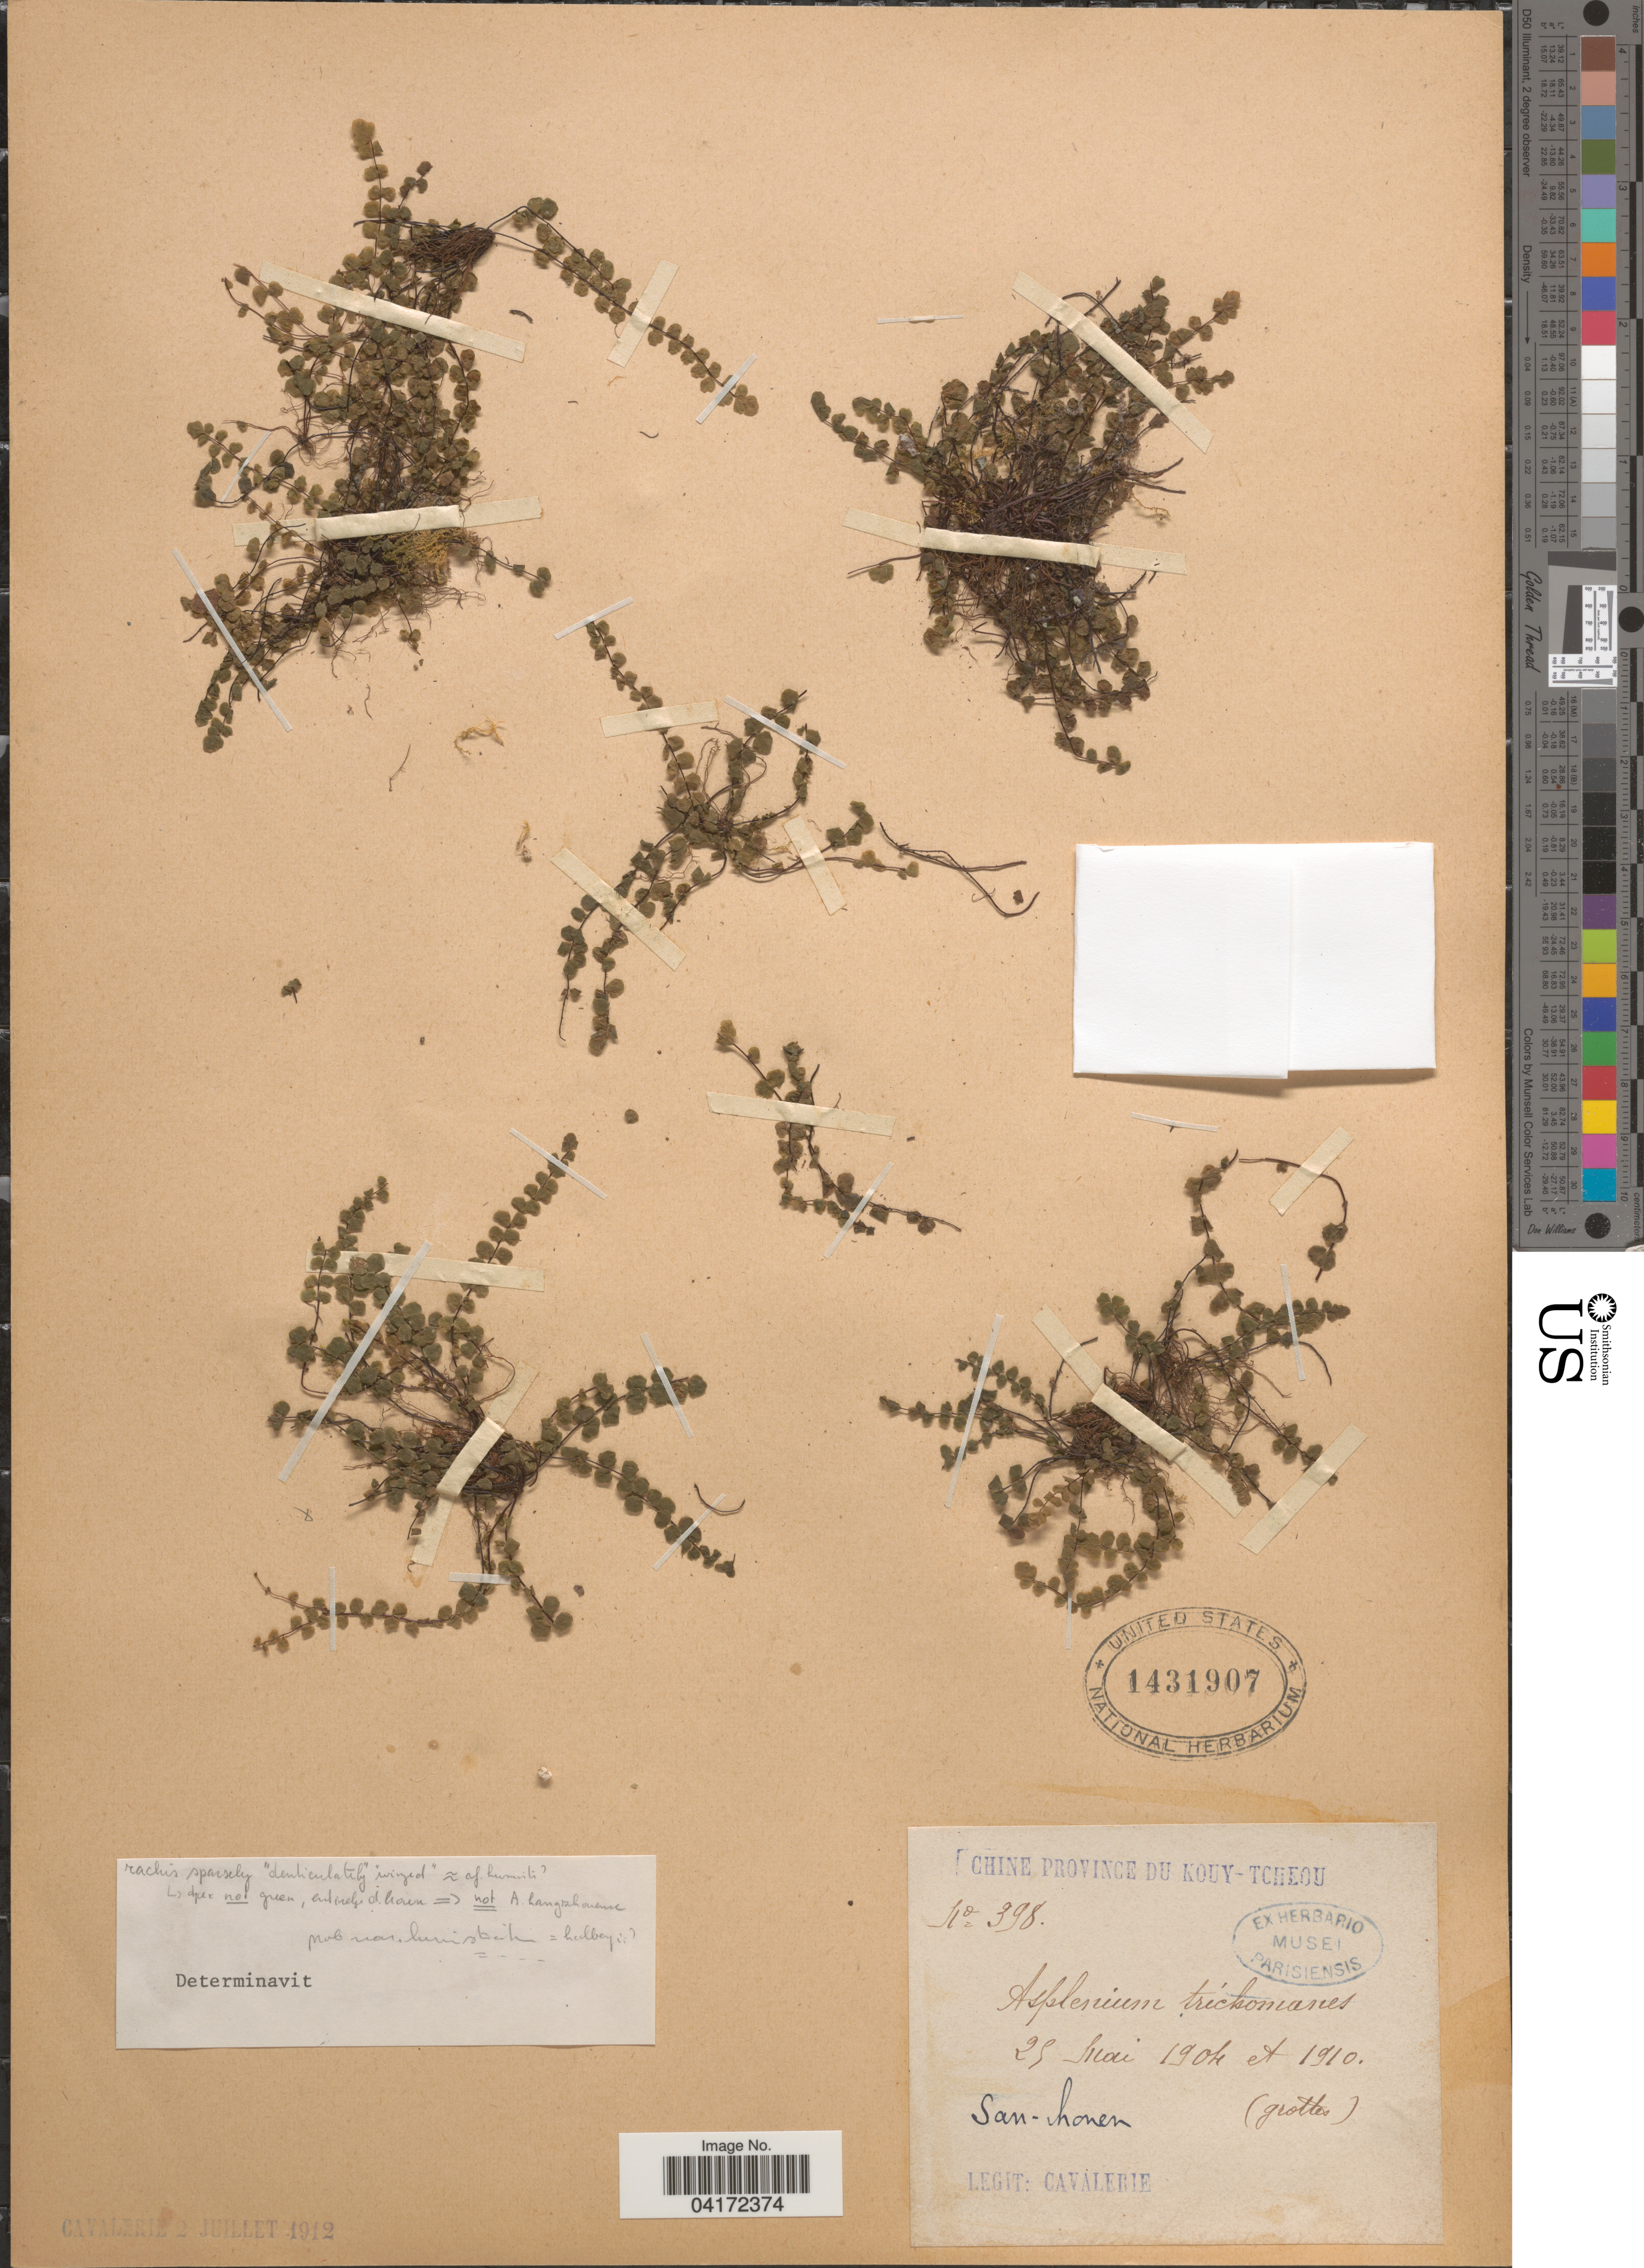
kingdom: Plantae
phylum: Tracheophyta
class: Polypodiopsida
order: Polypodiales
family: Aspleniaceae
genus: Asplenium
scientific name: Asplenium trichomanes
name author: L.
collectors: -. Cavalerie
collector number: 398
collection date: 1904-05-25/1910-05-25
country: China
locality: Province du Kouy-Tcheou. San-honen.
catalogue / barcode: US 1431907